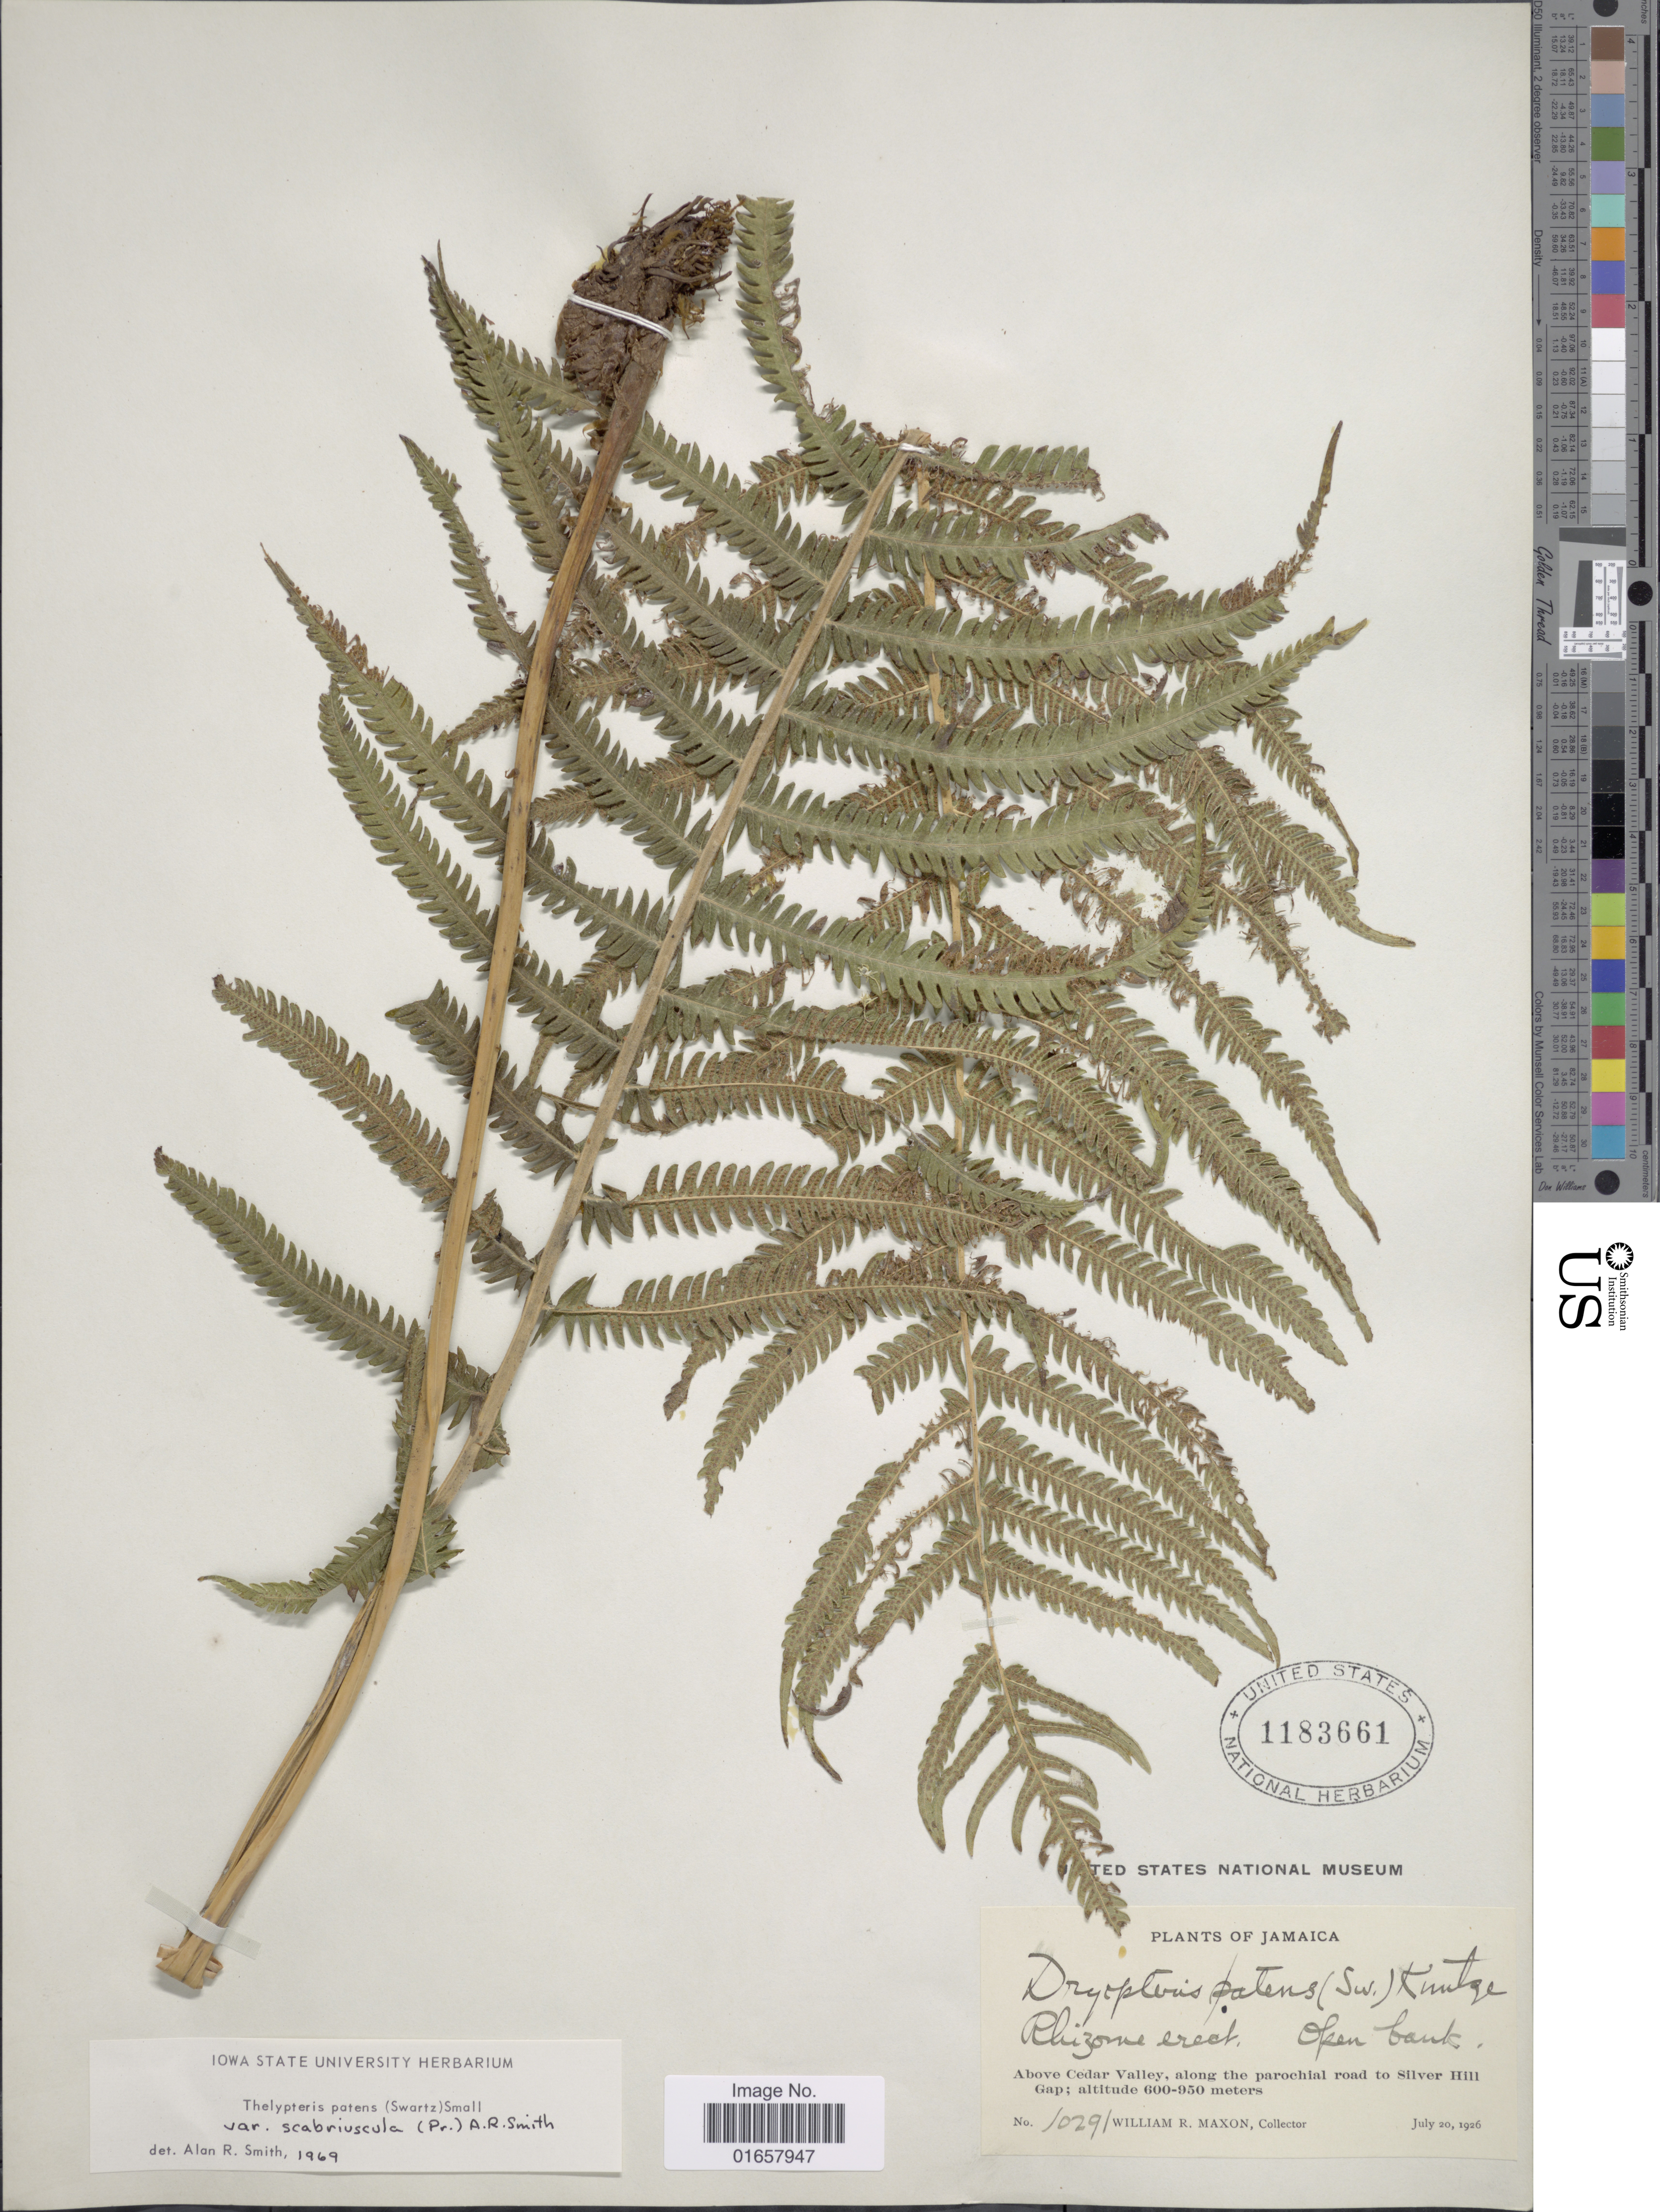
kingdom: Plantae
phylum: Tracheophyta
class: Polypodiopsida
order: Polypodiales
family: Thelypteridaceae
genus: Christella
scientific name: Christella patens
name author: (Sw.) Holttum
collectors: W. R. Maxon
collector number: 10291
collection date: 1926-07-20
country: Jamaica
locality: Jamaica, above Cedar Valley, along the parochial road to Silver Hill Gap.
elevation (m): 600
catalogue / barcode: US 1183661